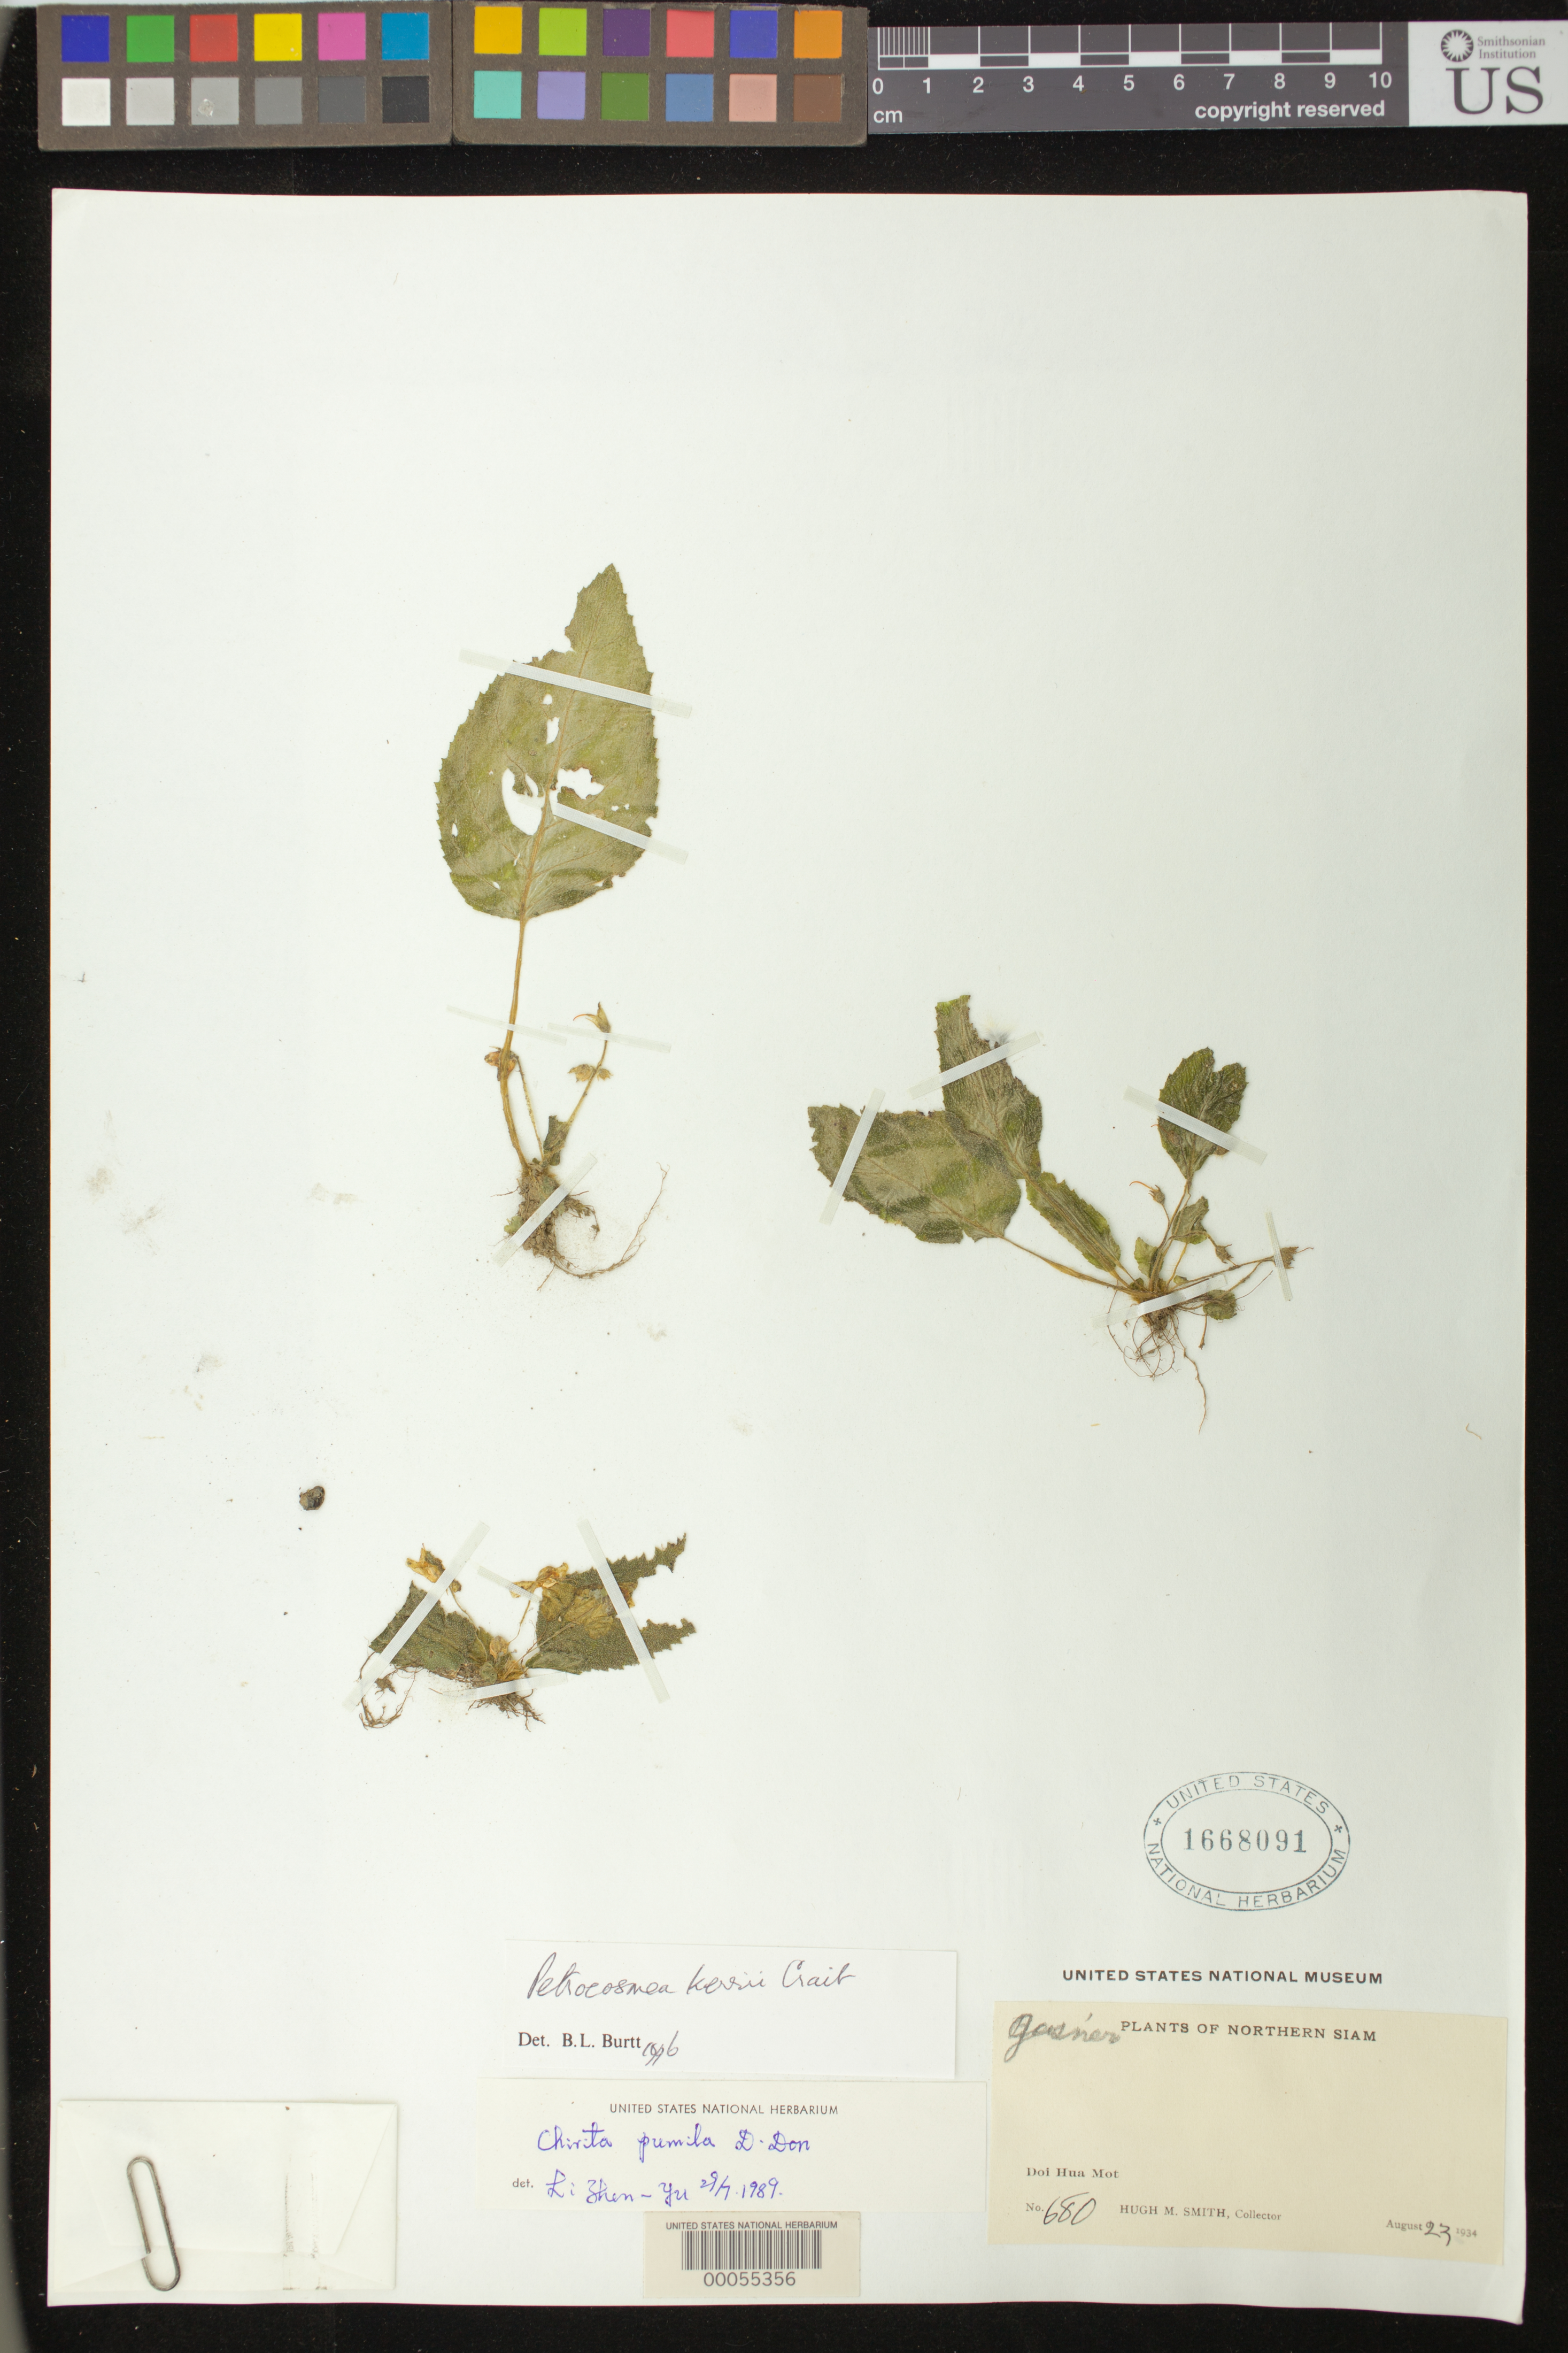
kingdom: Plantae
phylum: Tracheophyta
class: Magnoliopsida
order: Lamiales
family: Gesneriaceae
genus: Didymocarpus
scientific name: Didymocarpus anthonyanus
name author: Hand.-Mazz.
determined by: Skog, Laurence E.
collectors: H. M. Smith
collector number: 680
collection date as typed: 23 Aug 1934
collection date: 1934-08-23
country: Thailand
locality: Doi ha mot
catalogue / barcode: US 1668091